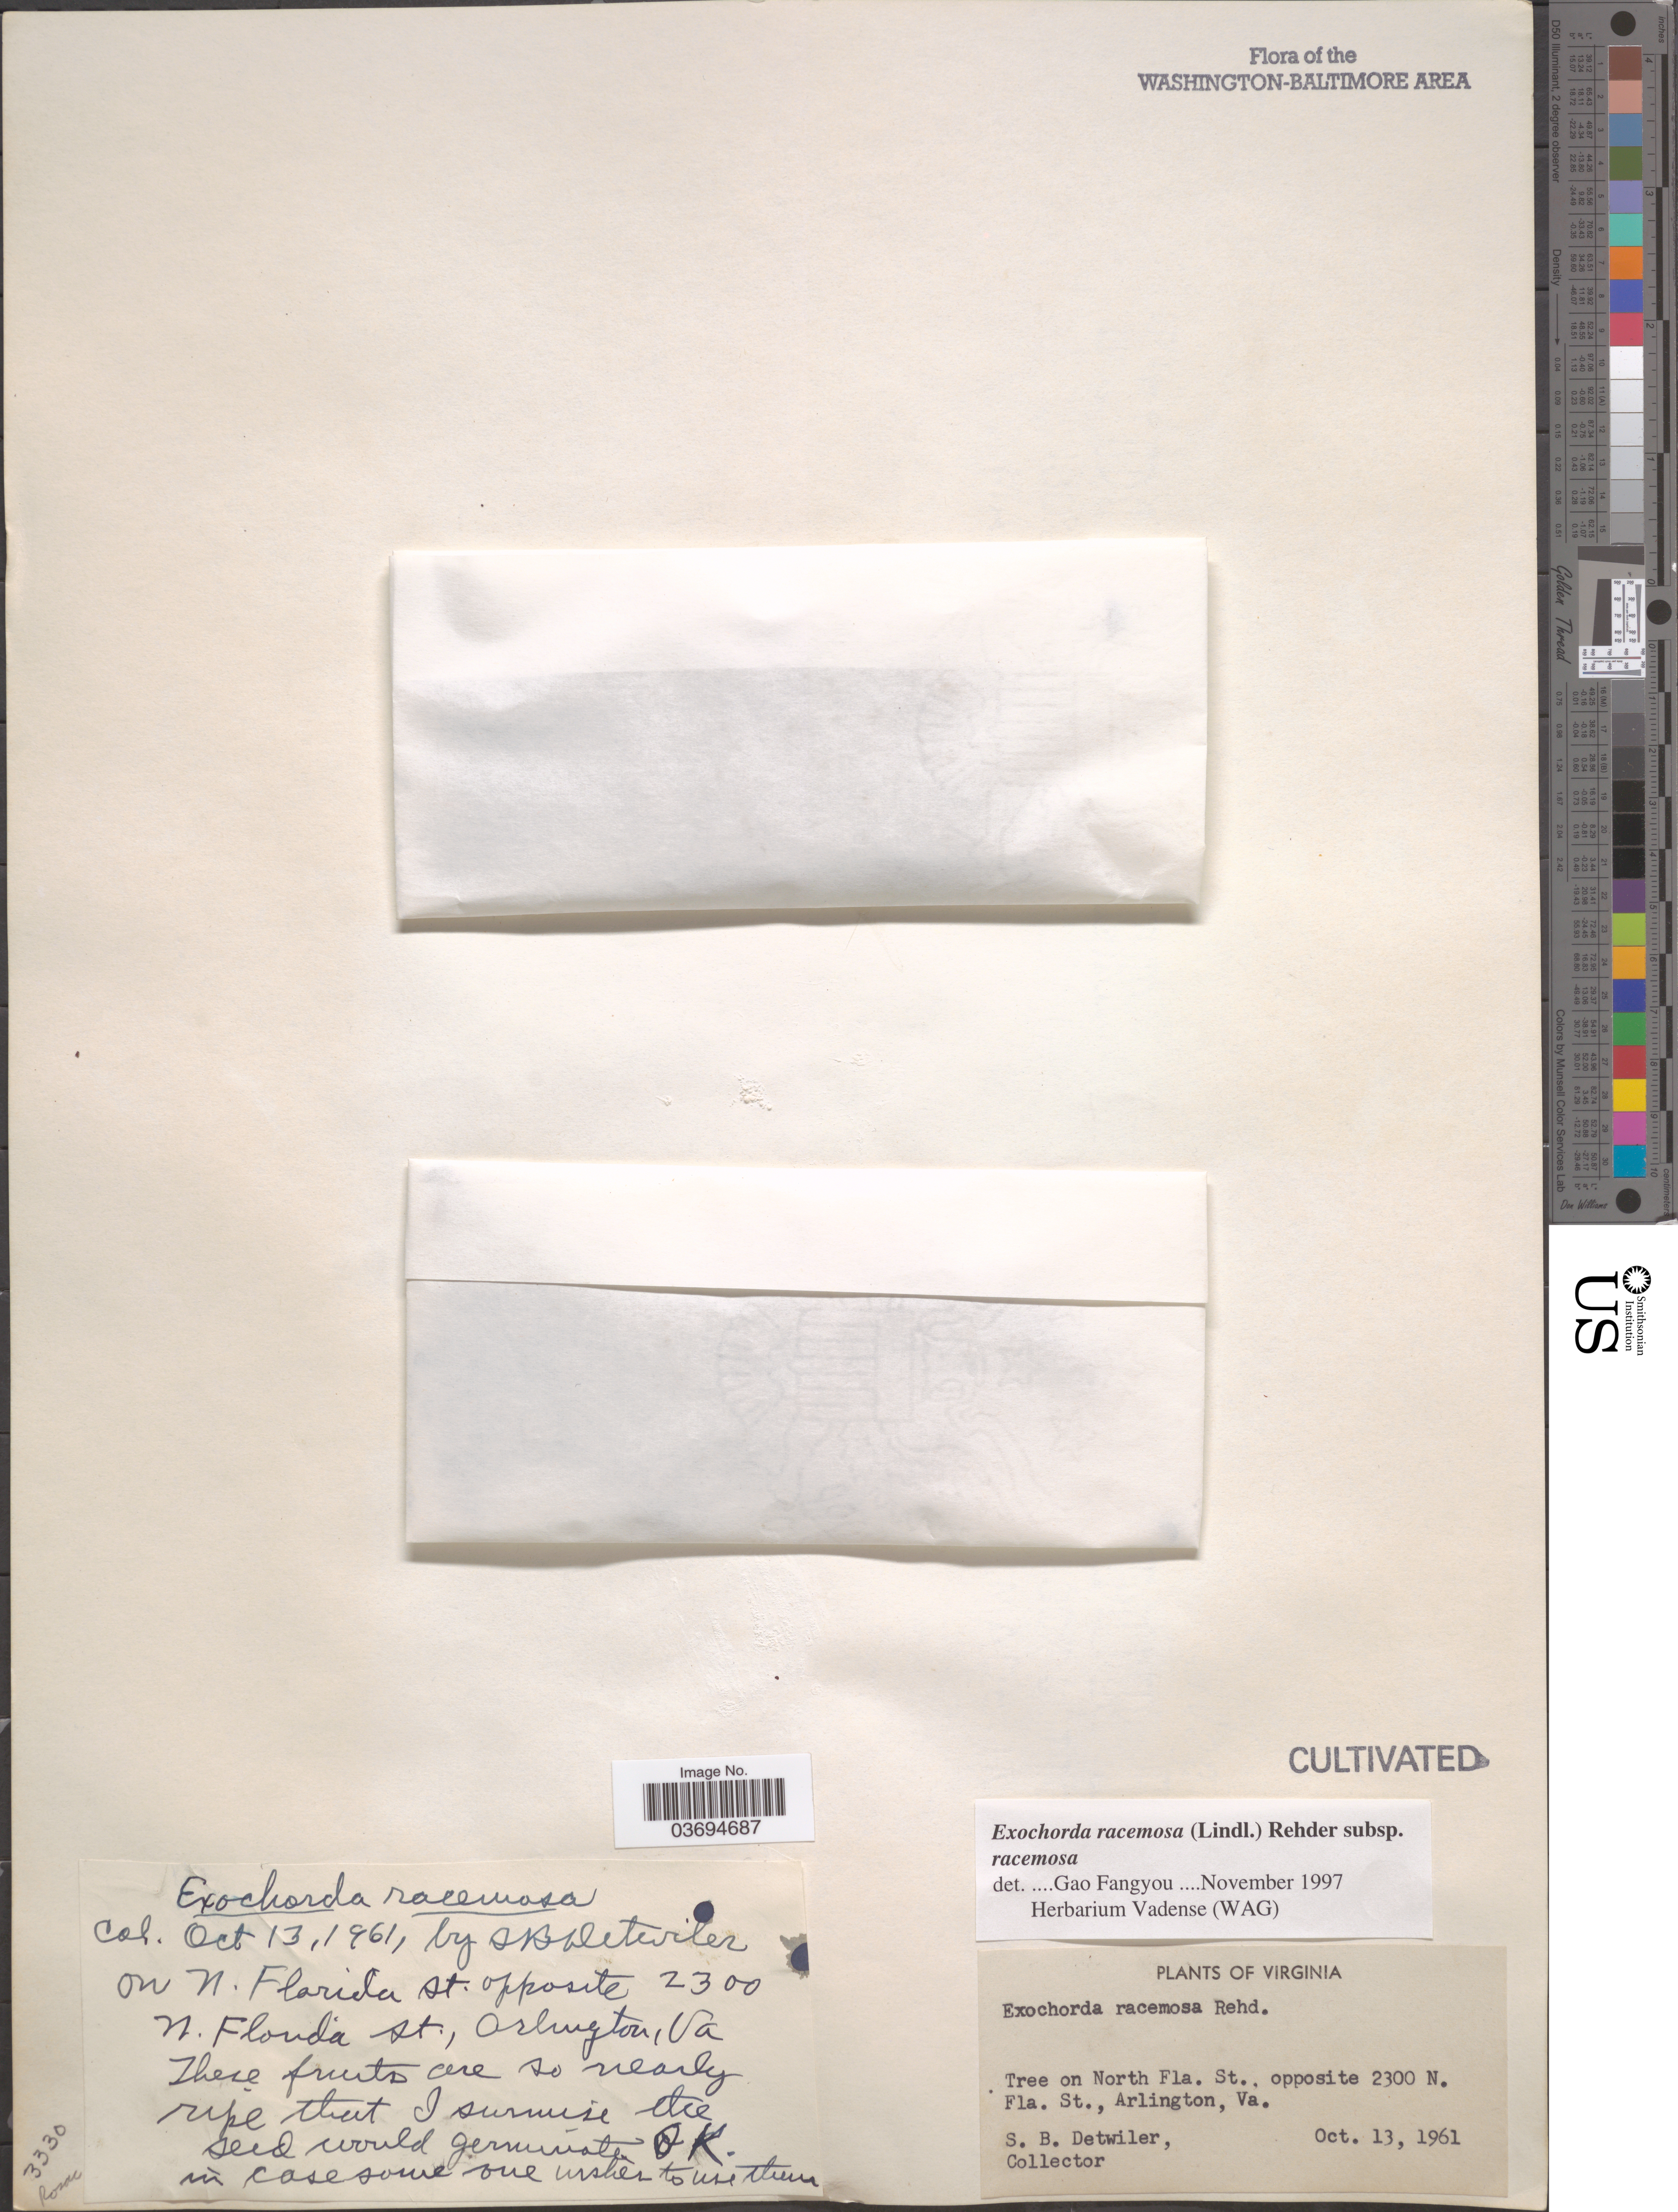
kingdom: Plantae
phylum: Tracheophyta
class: Magnoliopsida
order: Rosales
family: Rosaceae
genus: Exochorda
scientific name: Exochorda racemosa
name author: (Fortune ex Lindl.) Rehder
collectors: S. Detwiler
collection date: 1961-10-13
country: United States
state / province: Virginia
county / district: Arlington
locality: Tree on North Fla. St., opposite 2300 N. Fla. St., Arlington, Va.